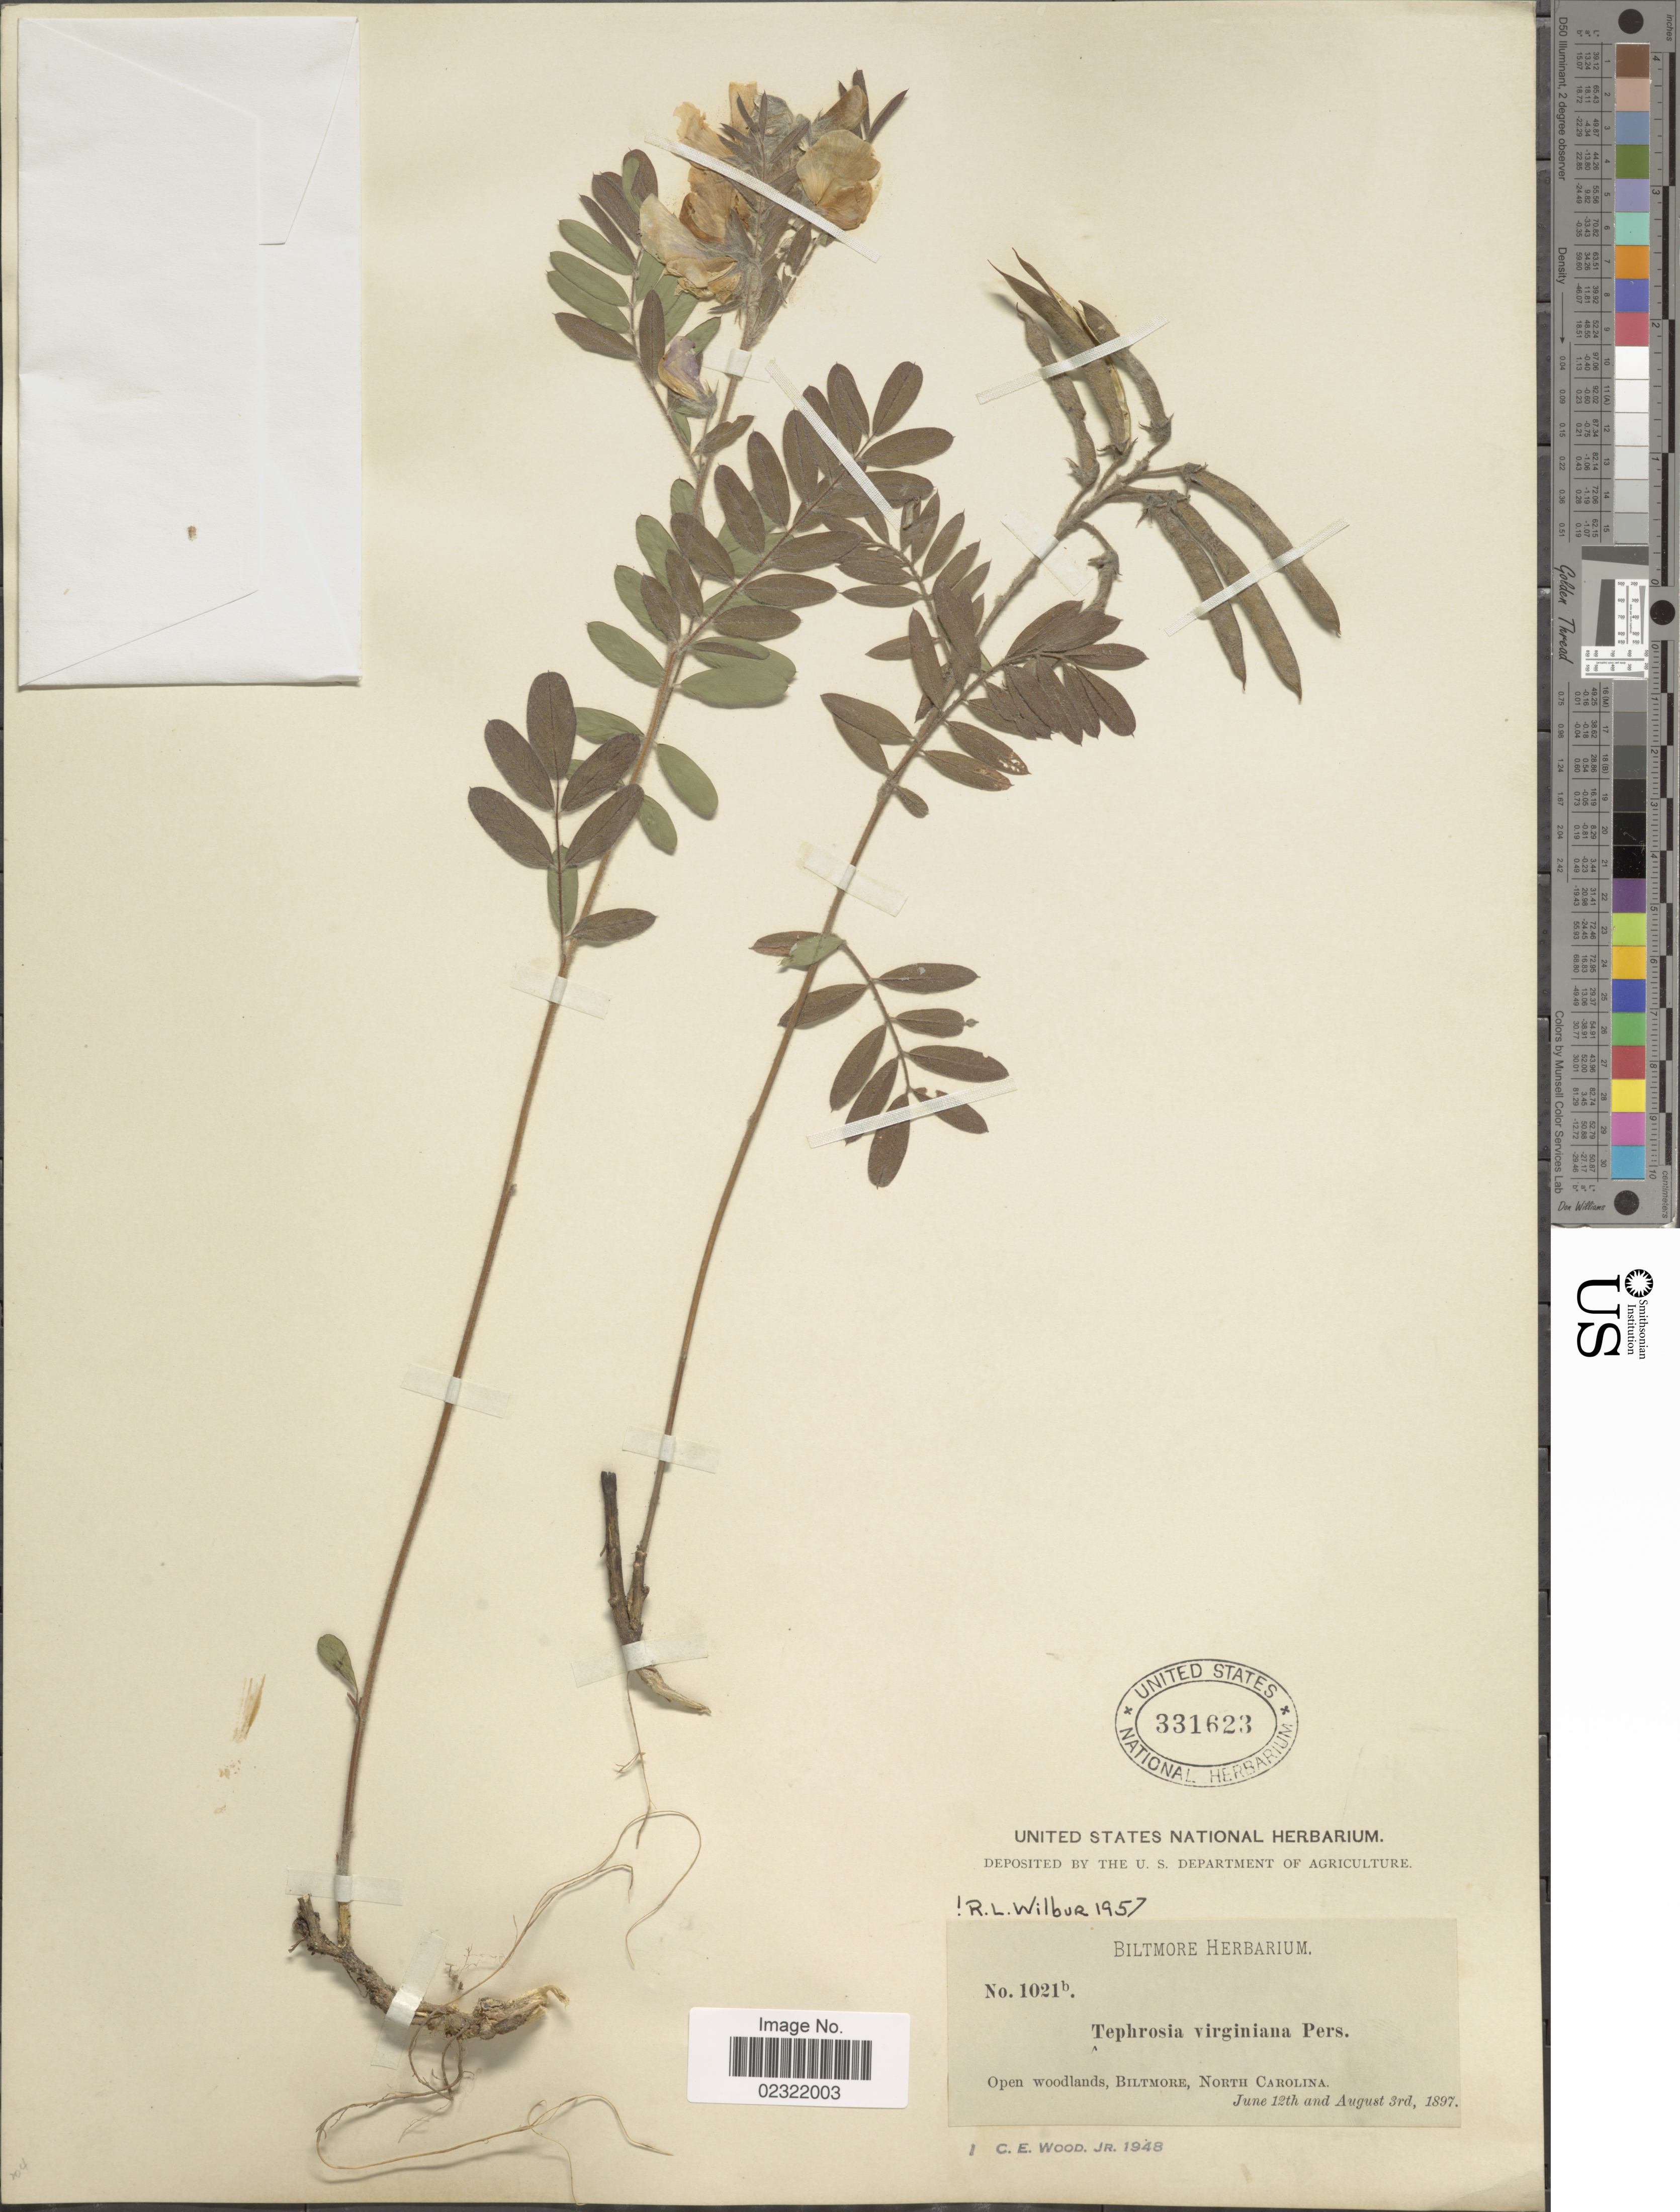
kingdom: Plantae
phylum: Tracheophyta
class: Magnoliopsida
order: Fabales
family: Fabaceae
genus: Tephrosia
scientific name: Tephrosia virginiana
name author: (L.) Pers.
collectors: ex herb. Biltmore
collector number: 1021b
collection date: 1897-06-12/1897-08-03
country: United States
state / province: North Carolina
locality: Open woodlands, Biltmore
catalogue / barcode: US 331623